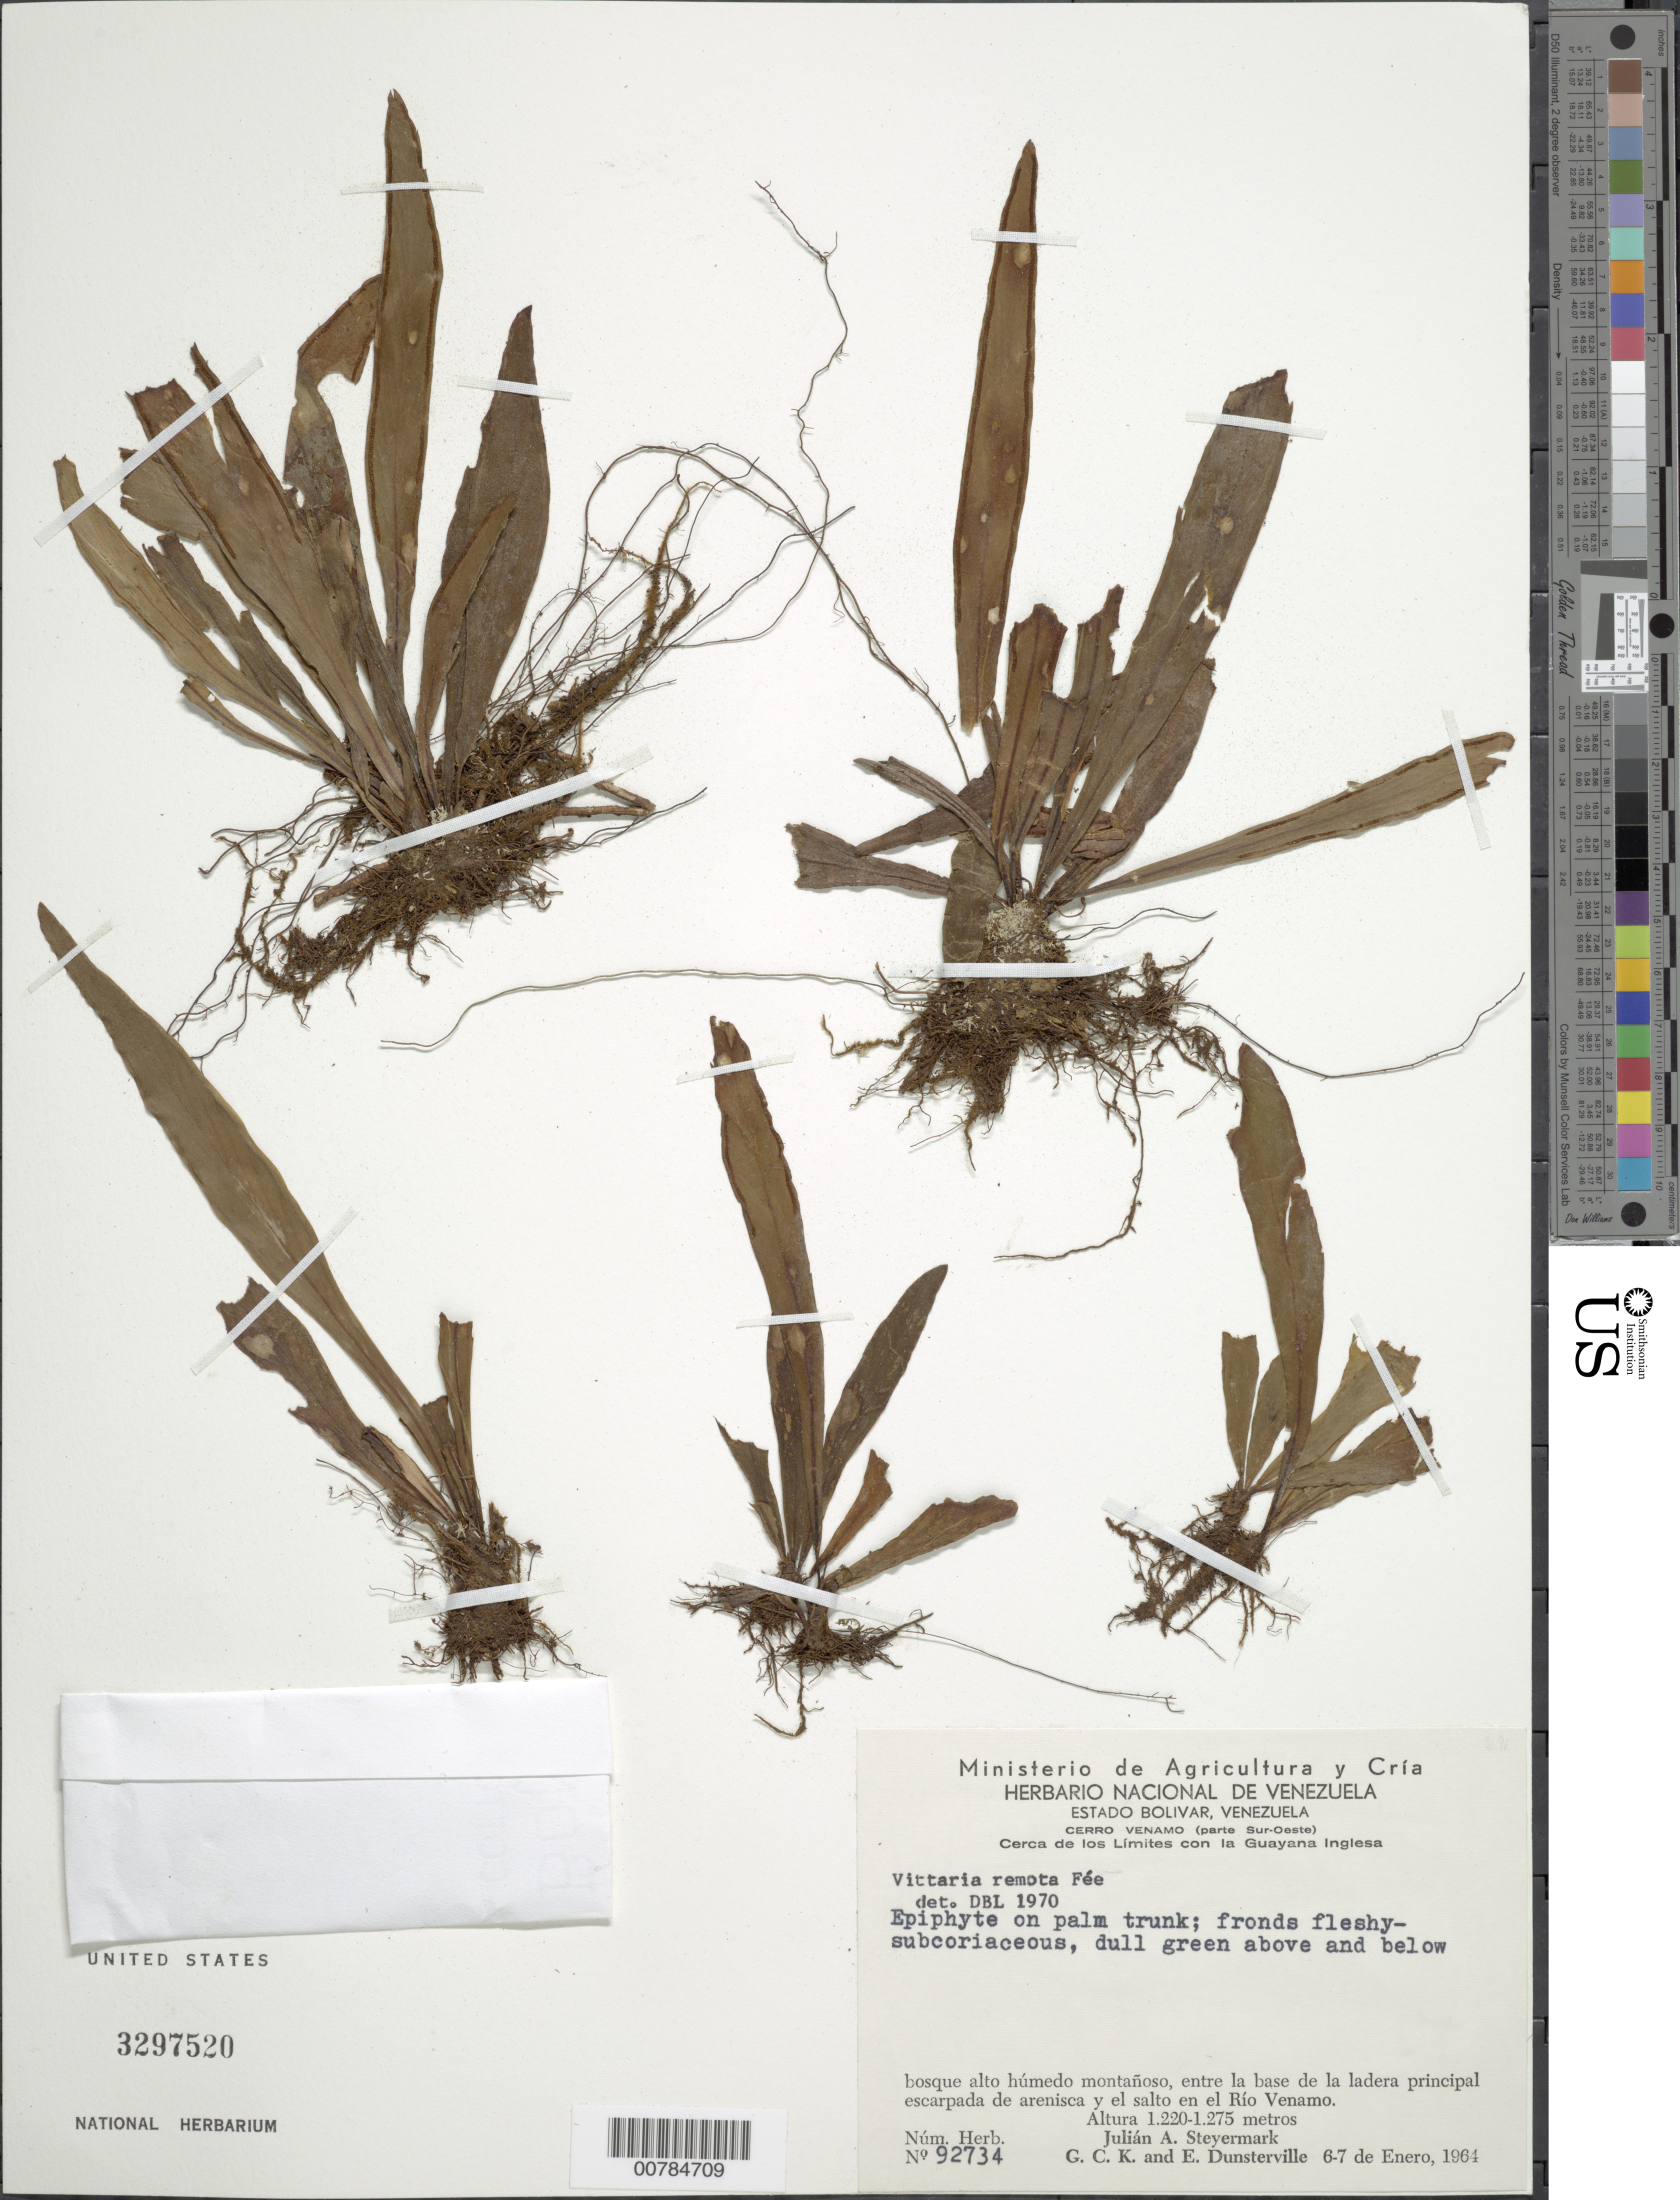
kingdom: Plantae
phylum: Tracheophyta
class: Polypodiopsida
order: Polypodiales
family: Pteridaceae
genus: Radiovittaria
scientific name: Radiovittaria remota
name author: (Fée) E.H. Crane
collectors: J. Steyermark, G. C. K. Dunsterville & E. Dunsterville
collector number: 92734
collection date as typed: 6-Jan-64 to 7-Jan-64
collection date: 1964-01-06/1964-01-07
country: Venezuela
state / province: Bolívar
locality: Cerro Venamo, Río Venamo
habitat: Bosque alto húmedo montañoso, entre la base de la ladrea principal escarpada de arenisca y el salto en el Río Venamo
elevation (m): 1220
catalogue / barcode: US 3297520